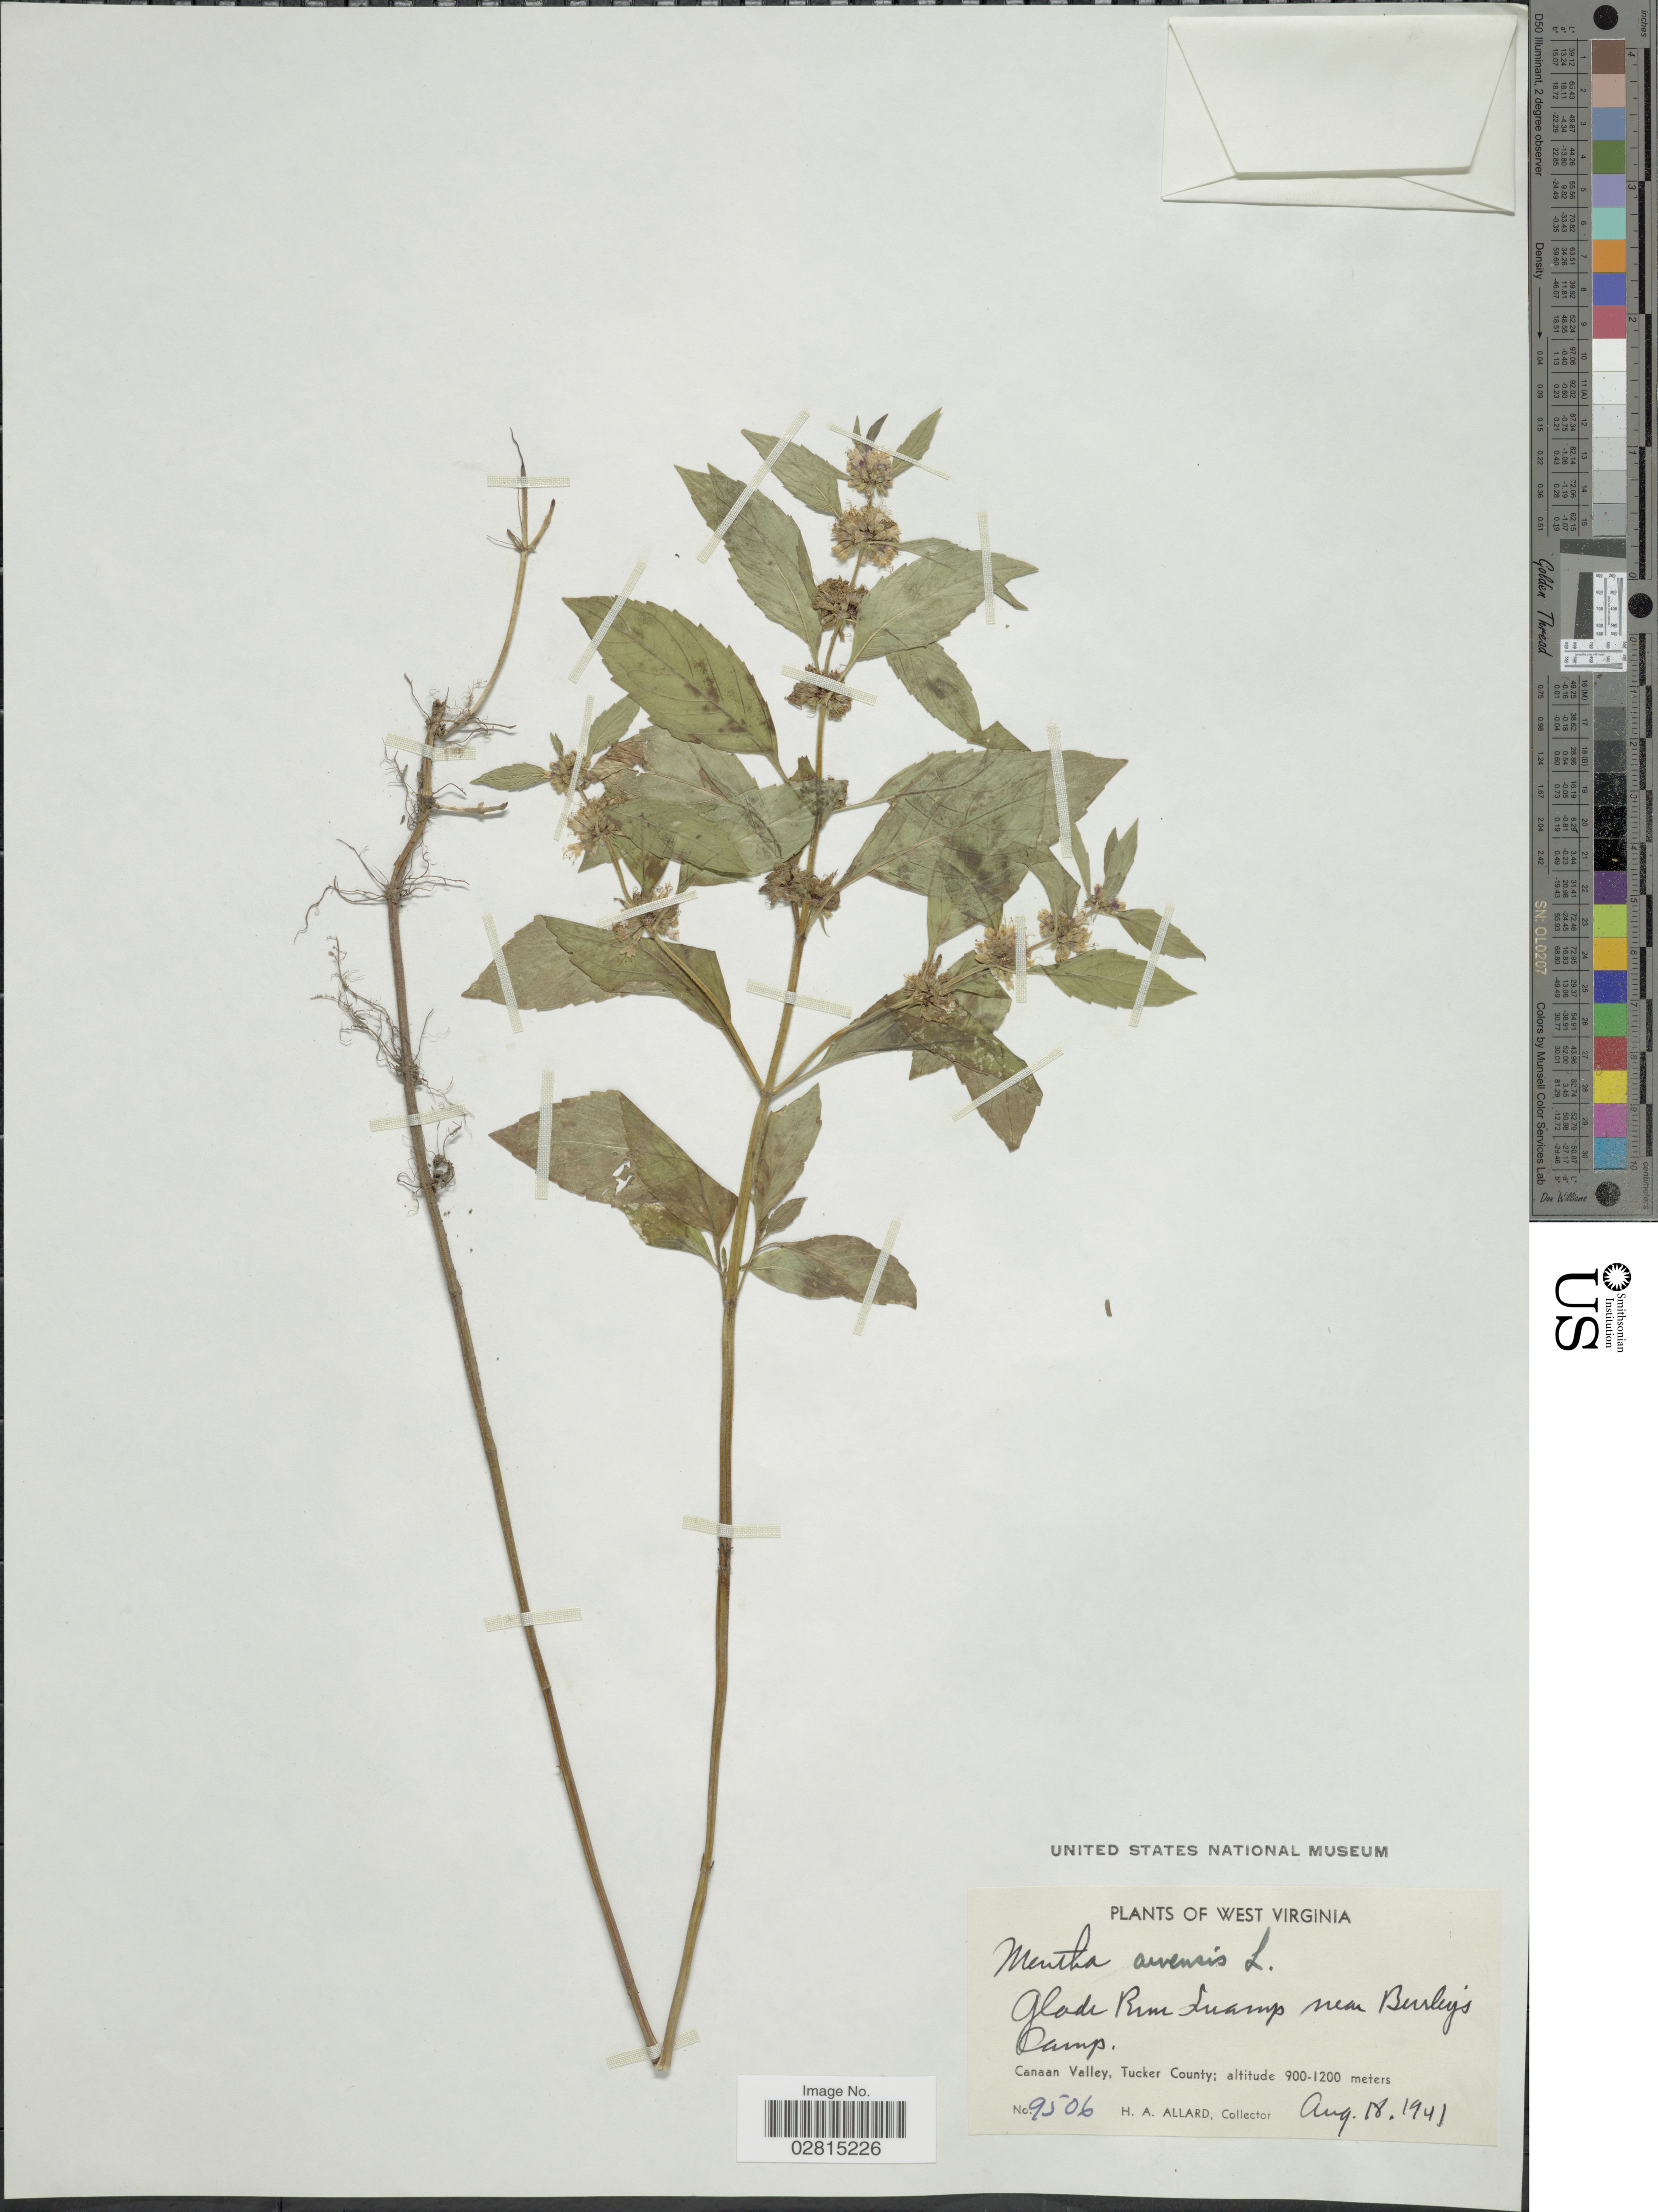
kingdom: Plantae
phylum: Tracheophyta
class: Magnoliopsida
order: Lamiales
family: Lamiaceae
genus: Mentha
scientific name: Mentha arvensis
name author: L.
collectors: H. A. Allard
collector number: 9506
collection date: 1941-08-18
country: United States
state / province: West Virginia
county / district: Tucker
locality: Glade Run Swamp near Burley's Camp, Canaan Valley, Tucker County.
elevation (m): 900